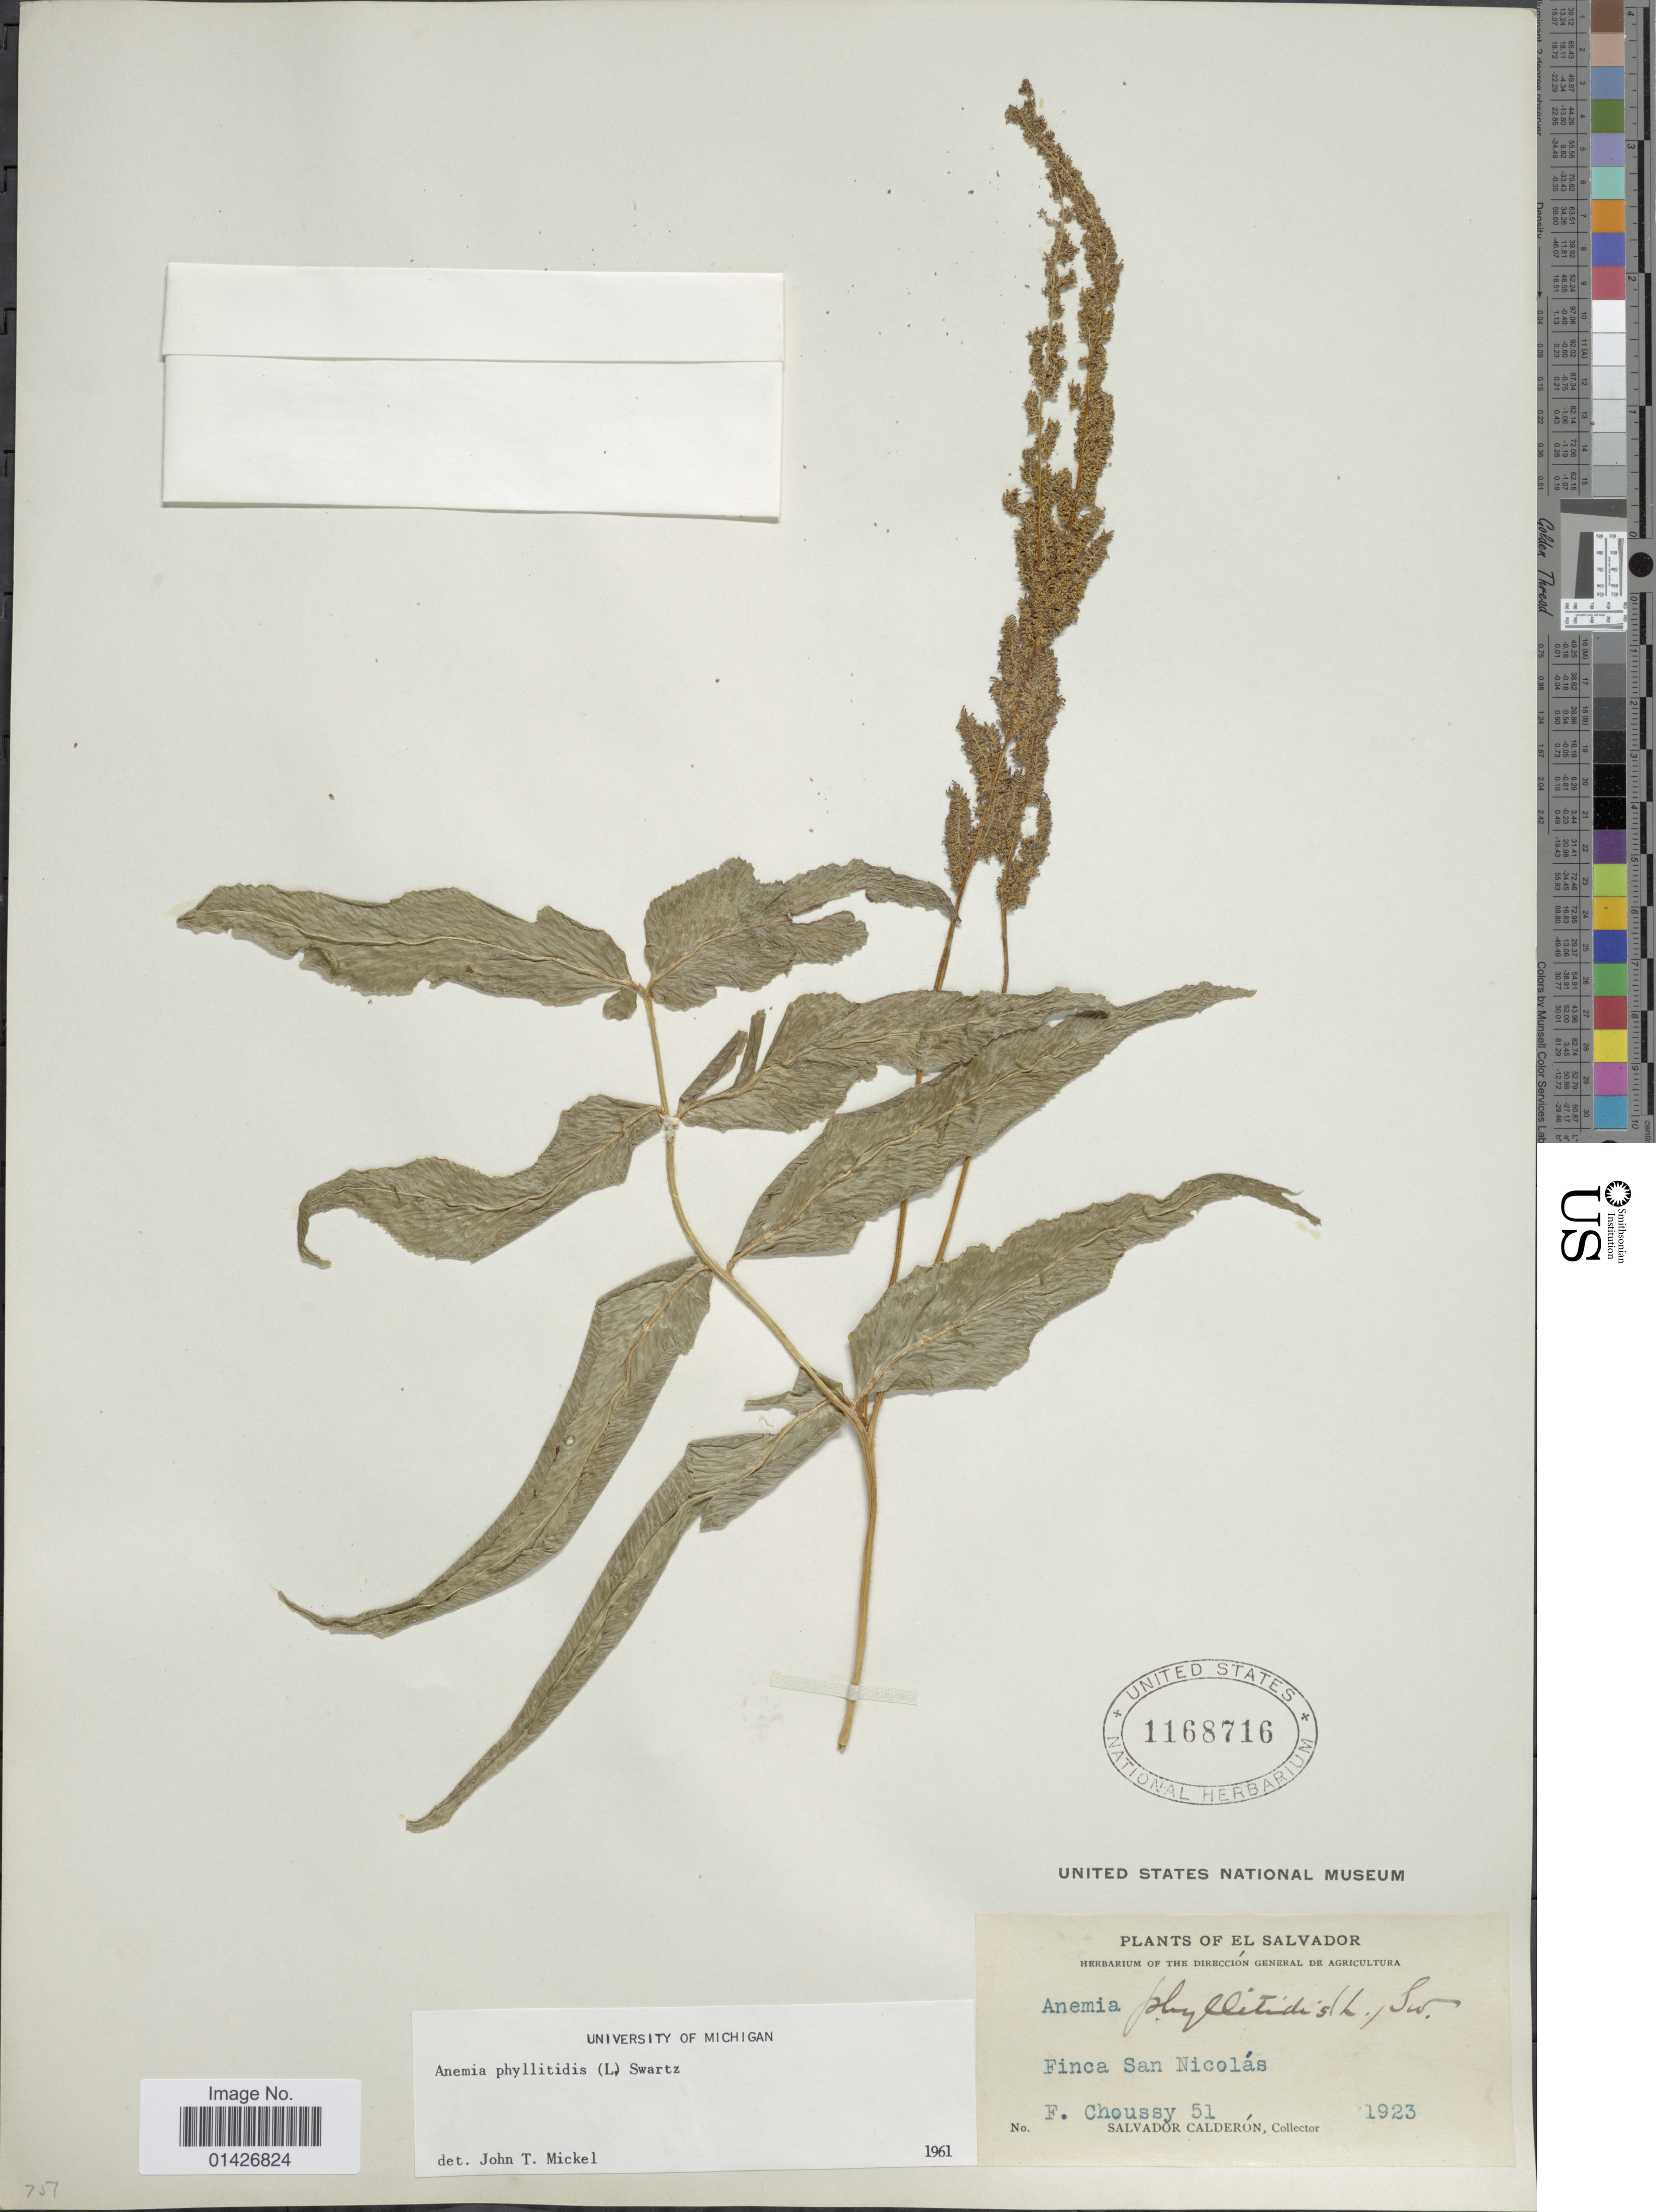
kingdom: Plantae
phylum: Tracheophyta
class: Polypodiopsida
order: Schizaeales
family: Anemiaceae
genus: Anemia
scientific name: Anemia phyllitidis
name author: (L.) Sw.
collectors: F. Choussy & S. Calderón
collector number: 51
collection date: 1923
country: El Salvador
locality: Finca San Nicolás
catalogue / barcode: US 1168716